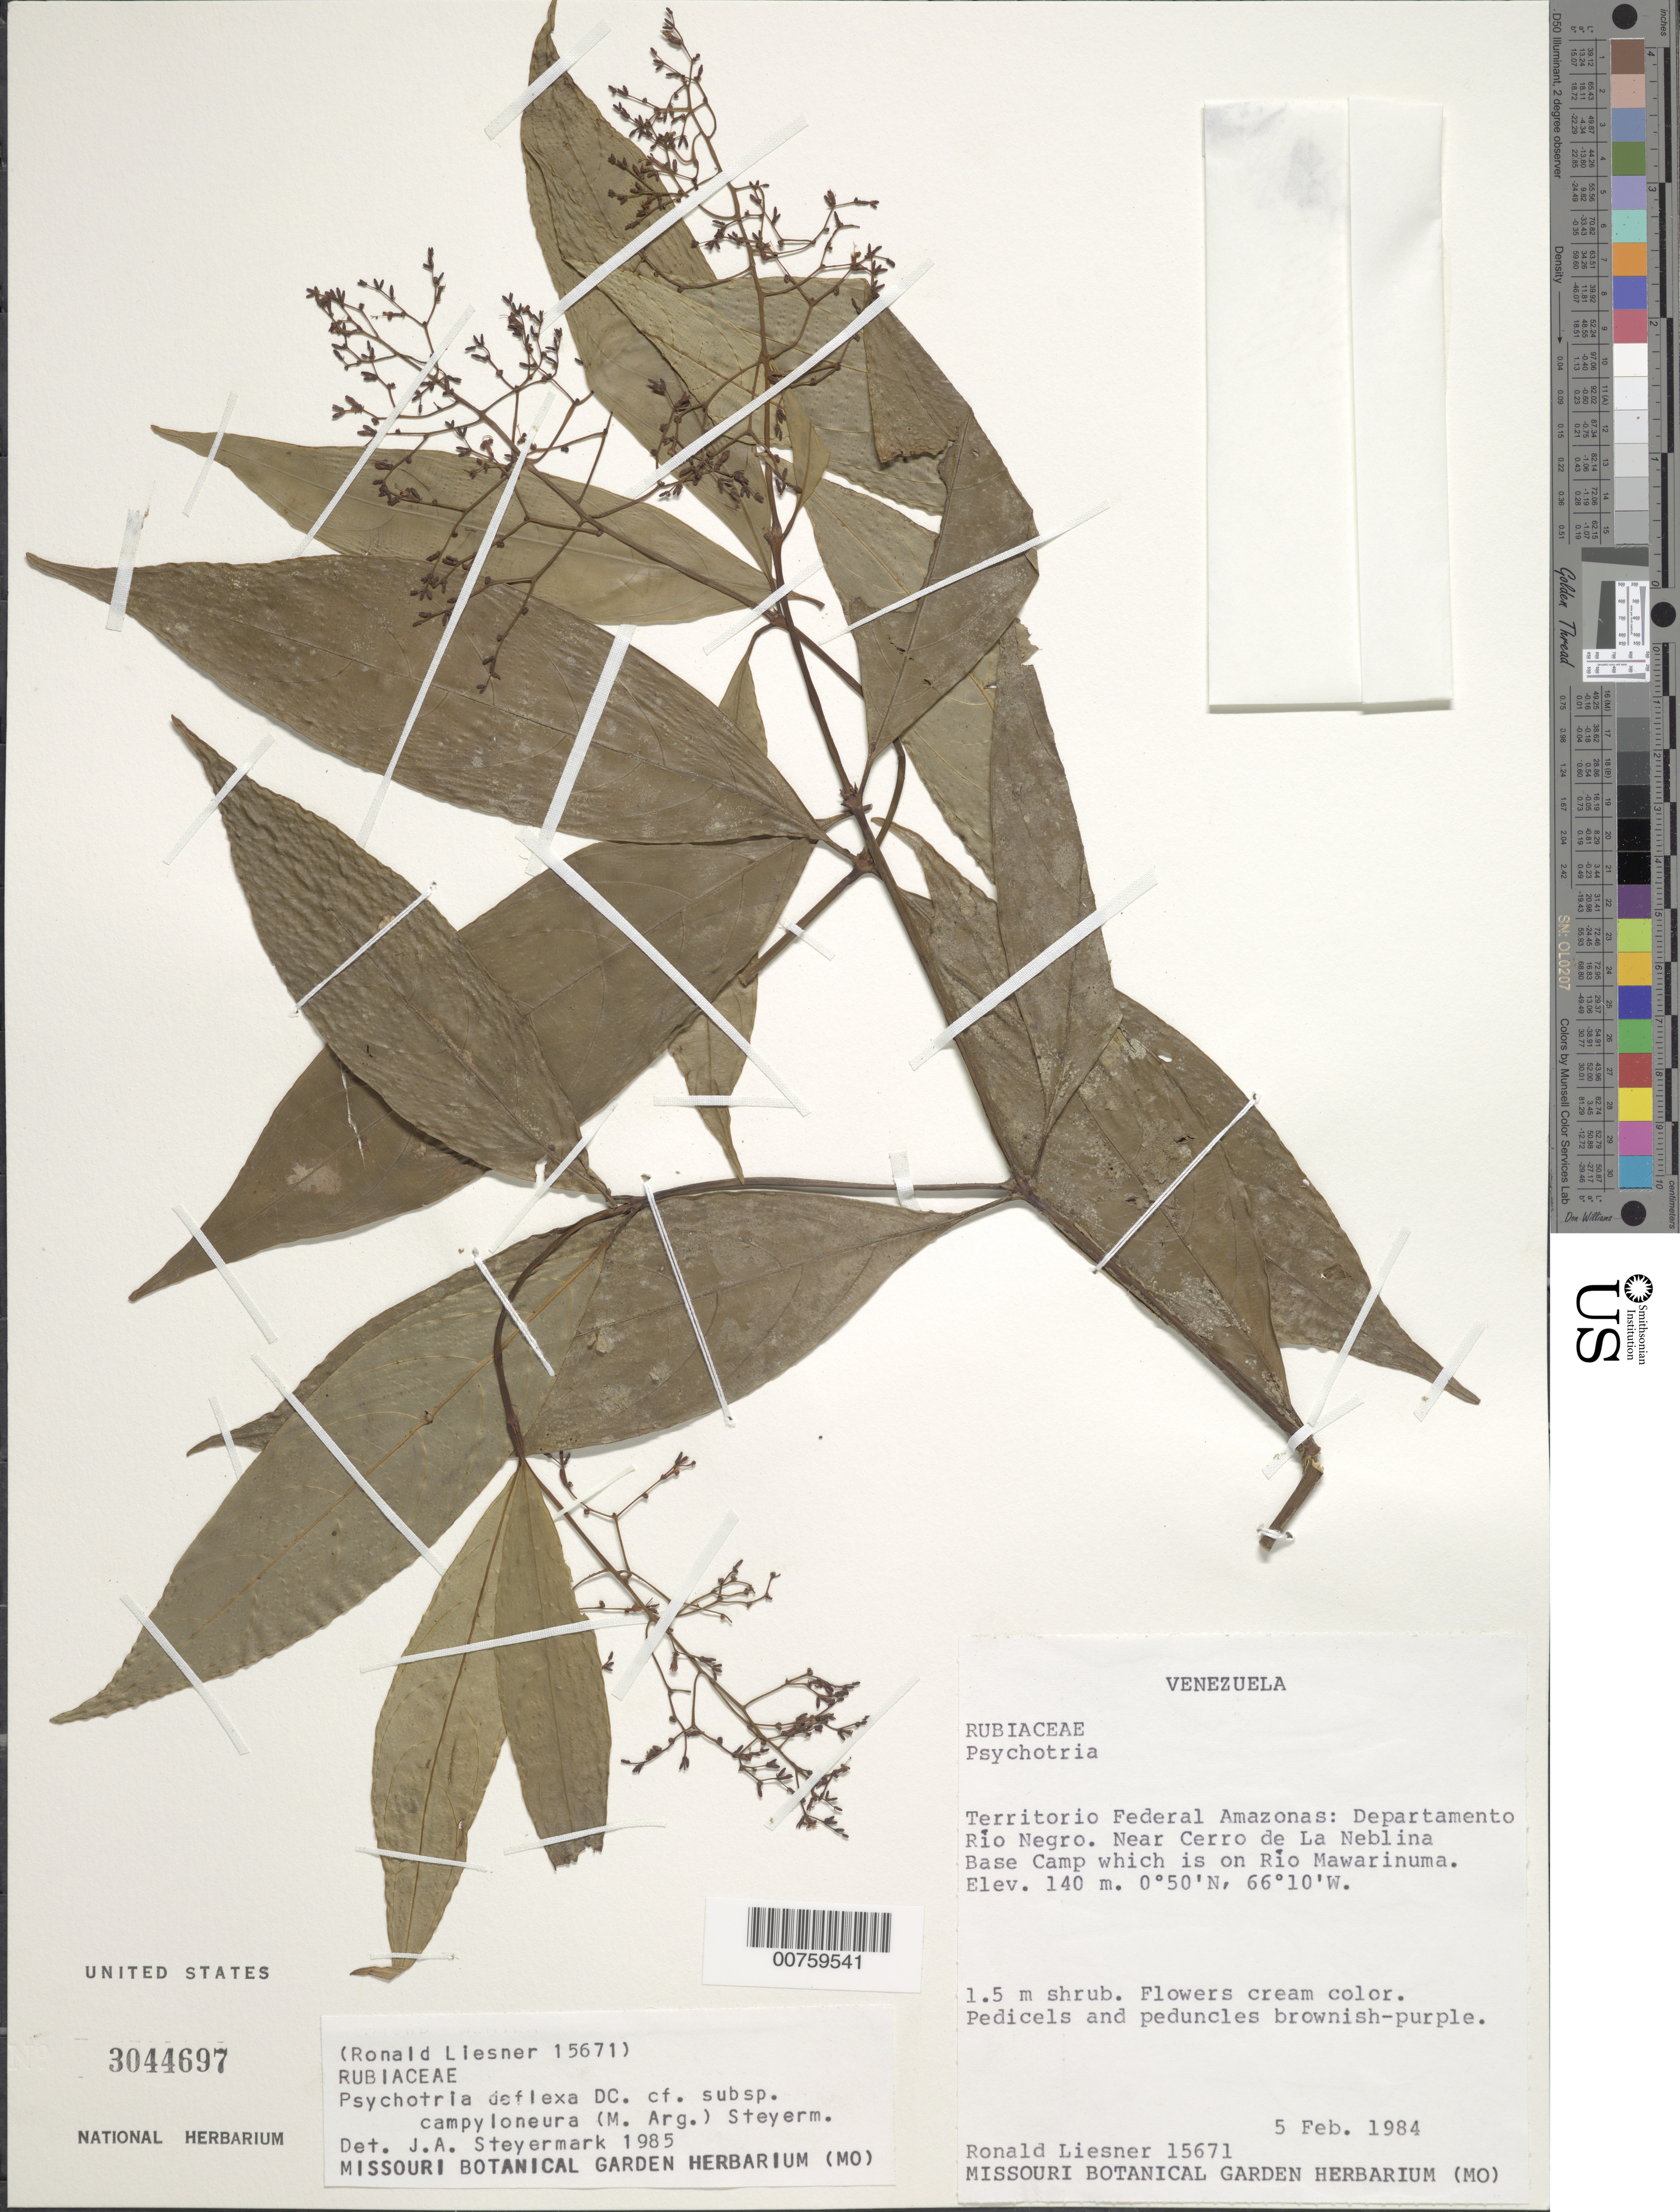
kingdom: Plantae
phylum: Tracheophyta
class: Magnoliopsida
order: Gentianales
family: Rubiaceae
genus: Psychotria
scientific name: Psychotria deflexa subsp. campyloneura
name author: (Müll. Arg.) Steyerm.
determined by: Steyermark, Julian A., (VEN)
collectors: R. L. Liesner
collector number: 15671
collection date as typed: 5-Feb-84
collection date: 1984-02-05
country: Venezuela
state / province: Amazonas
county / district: Río Negro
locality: Cerro de La Neblina Base Camp, close to, on Río Mawarinuma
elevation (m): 140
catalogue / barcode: US 3044697